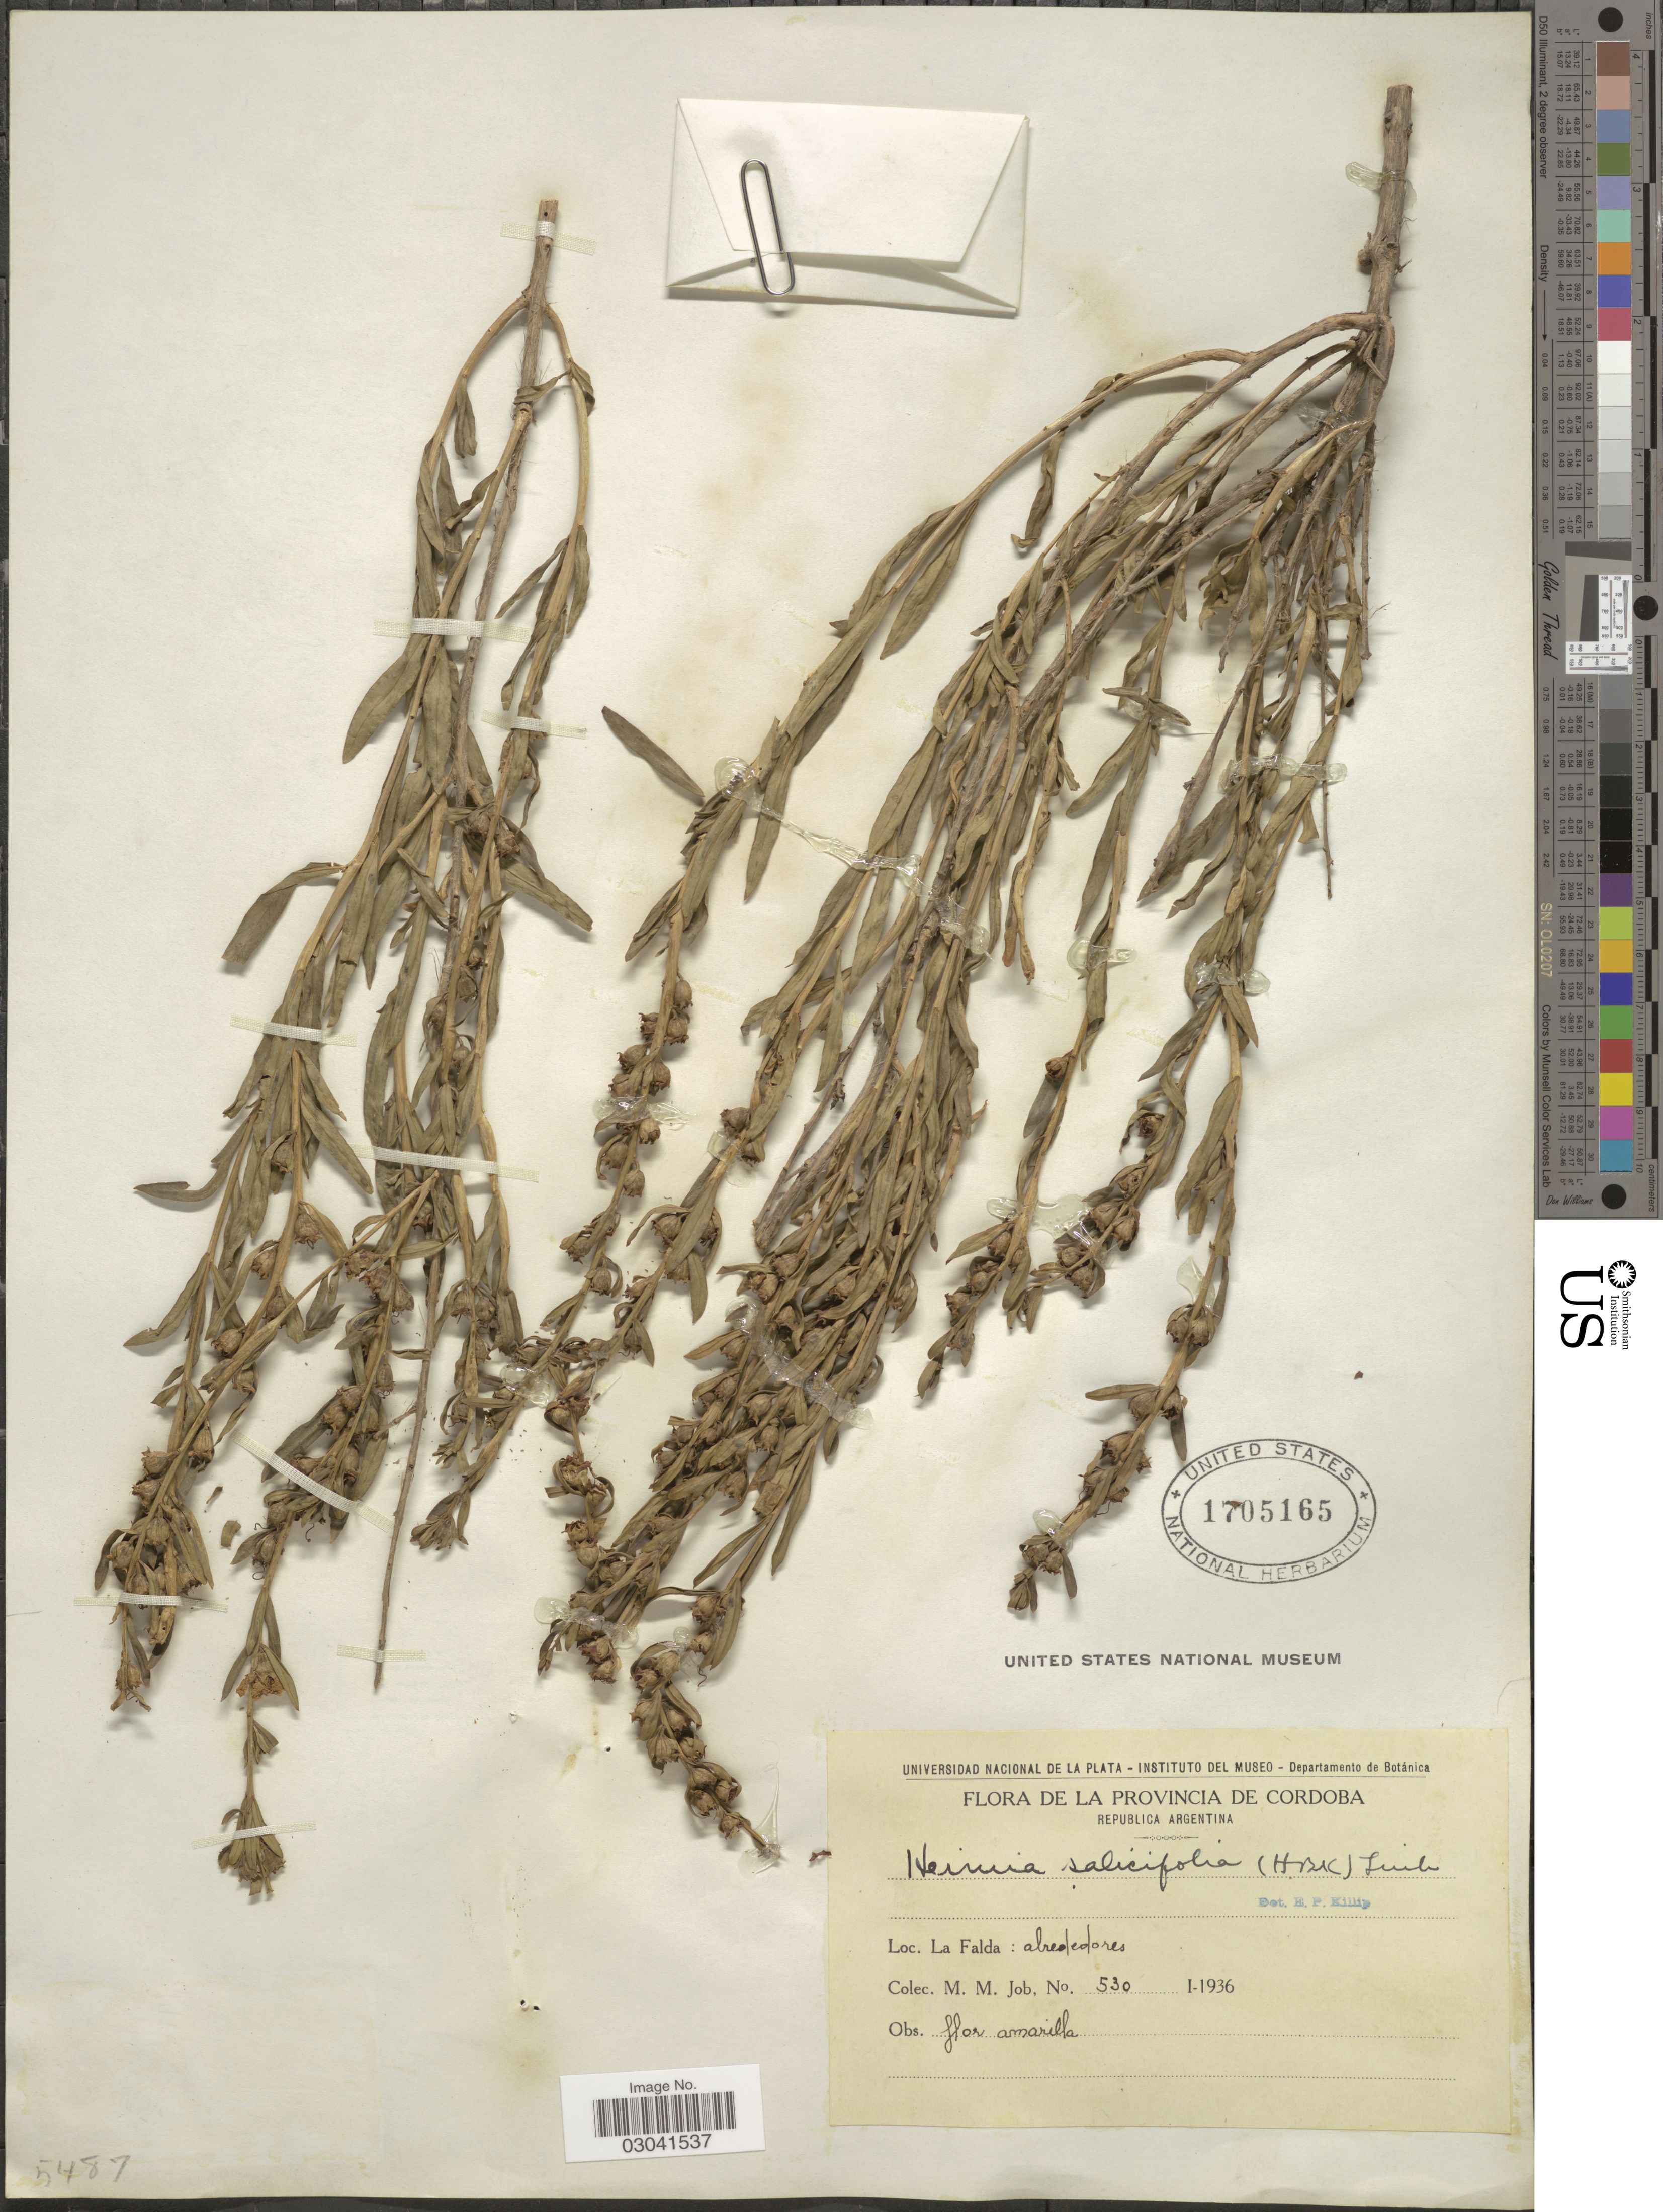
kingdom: Plantae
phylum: Tracheophyta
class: Magnoliopsida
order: Myrtales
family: Lythraceae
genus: Heimia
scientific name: Heimia salicifolia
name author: Link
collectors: M. Job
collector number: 530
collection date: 1936-01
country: Argentina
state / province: Cordoba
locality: La Falda: alrededores.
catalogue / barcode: US 1705165